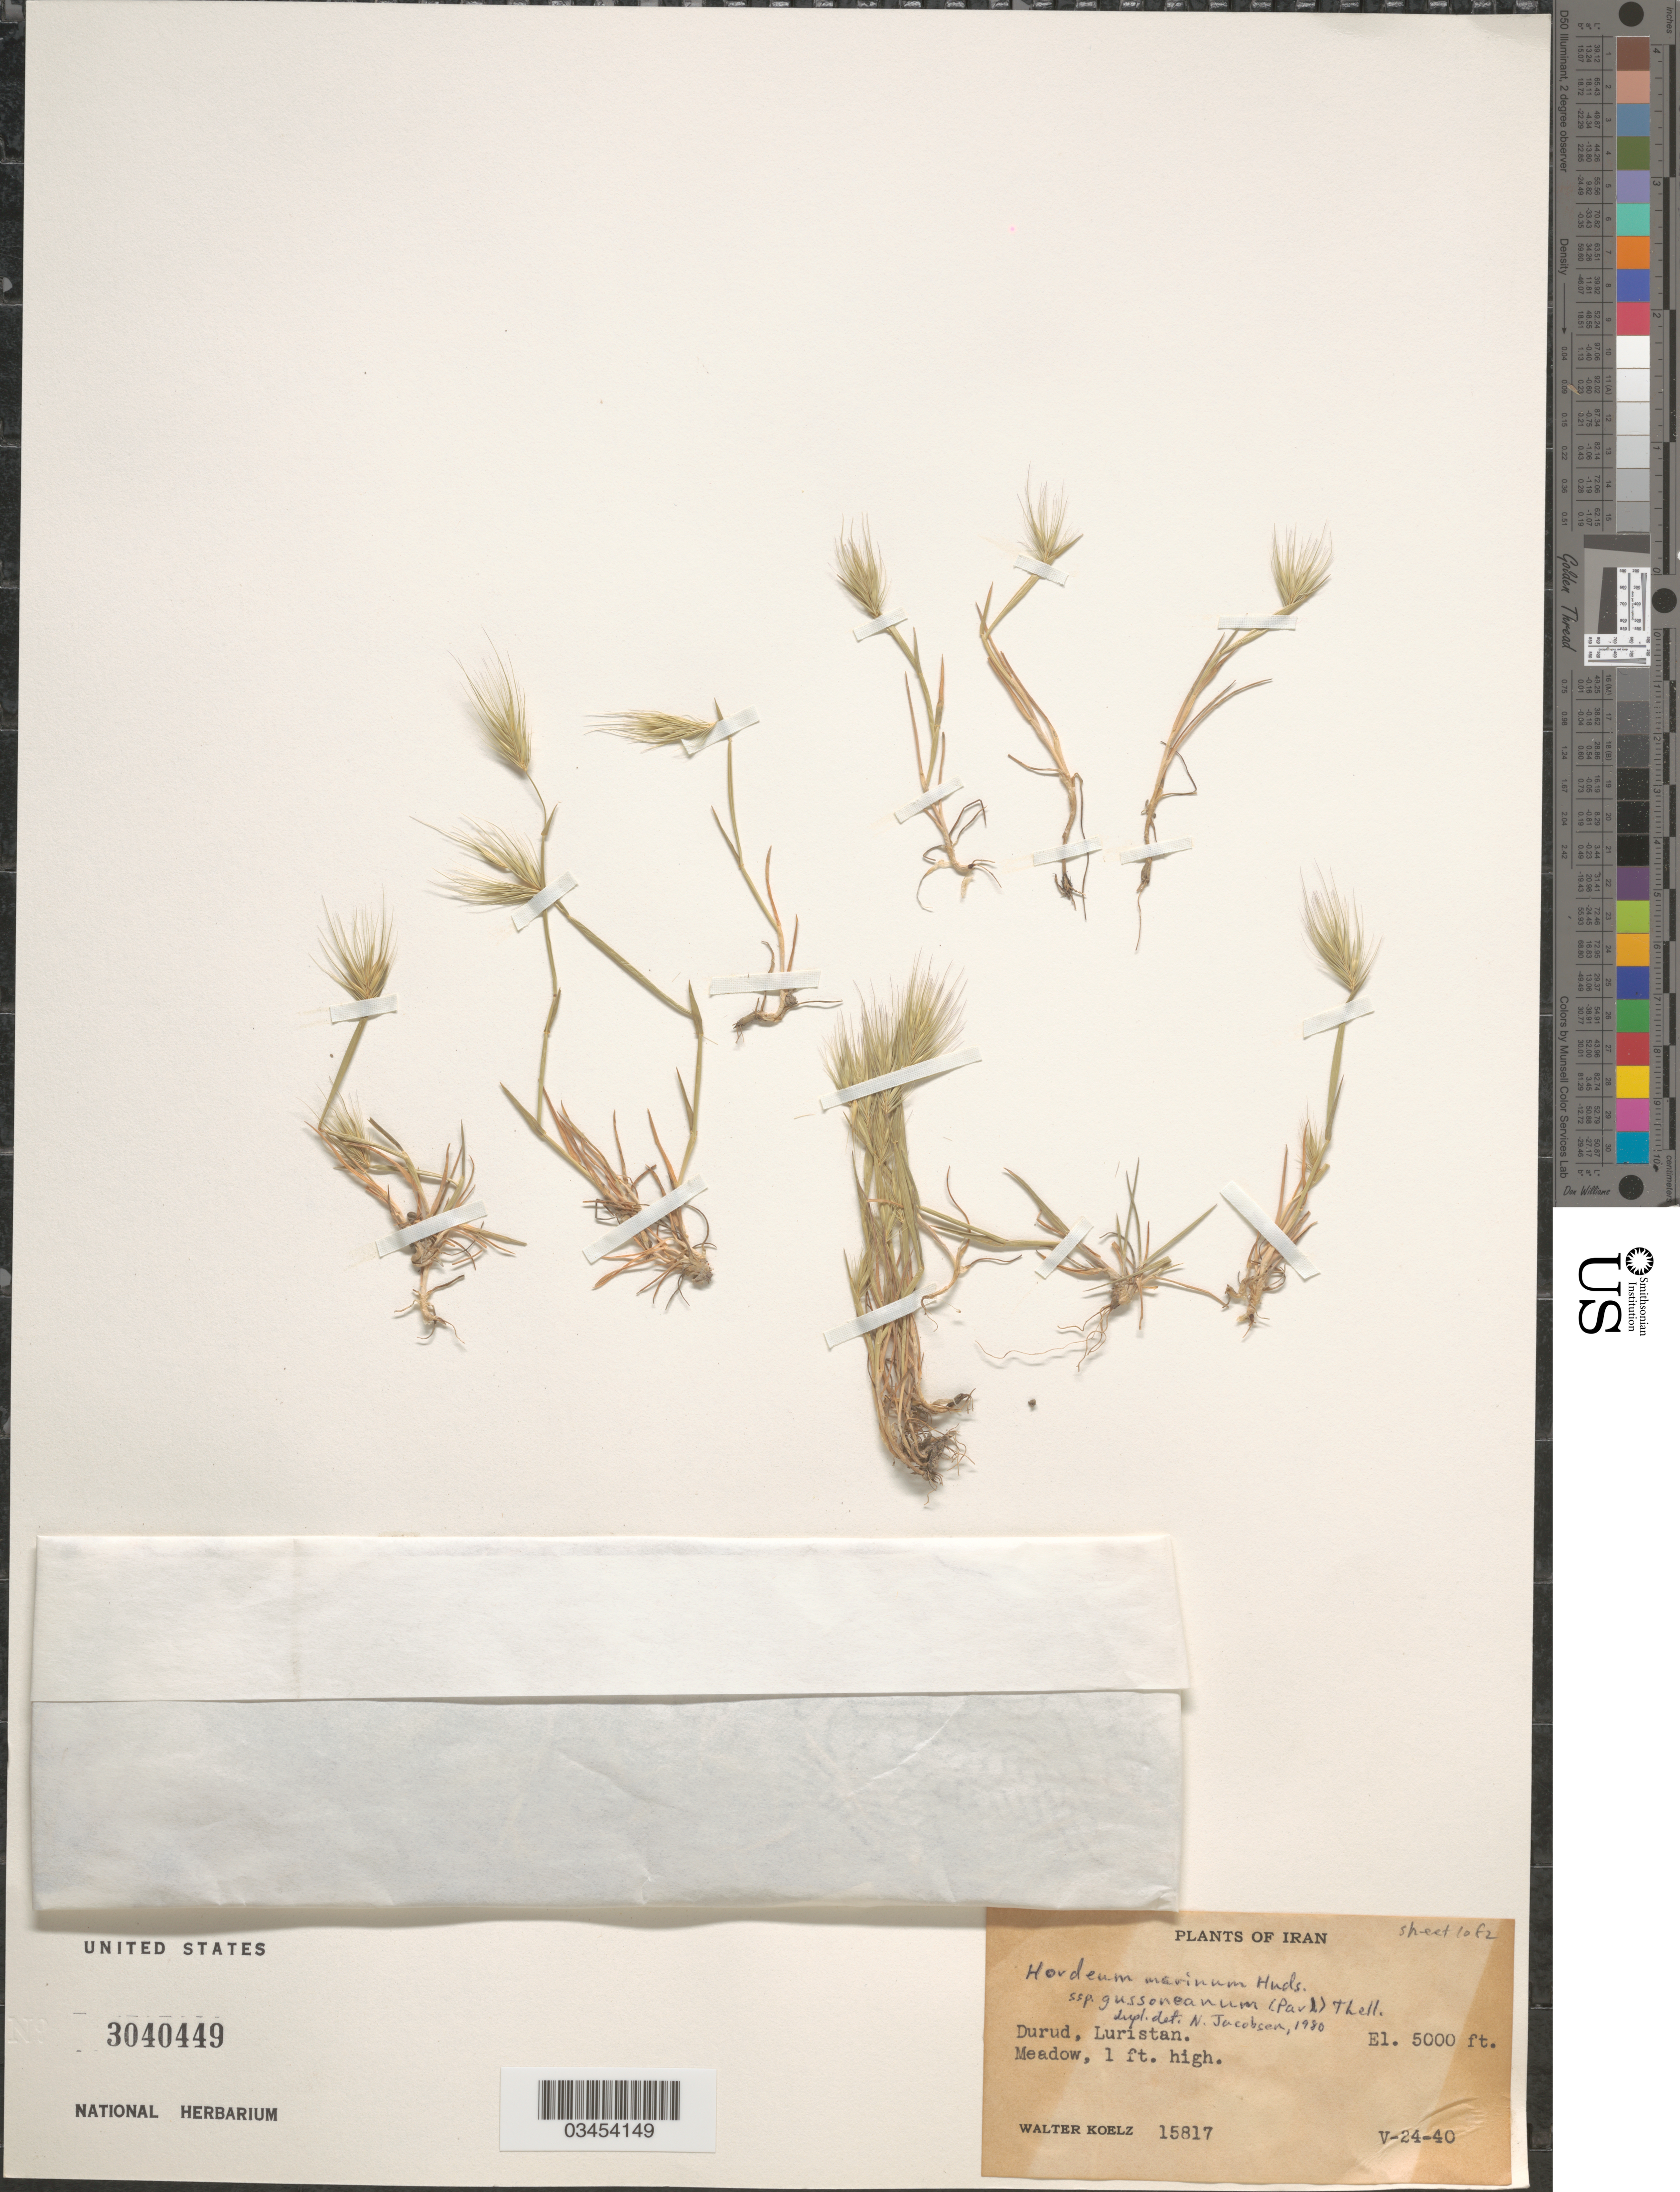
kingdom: Plantae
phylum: Tracheophyta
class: Liliopsida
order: Poales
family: Poaceae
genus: Hordeum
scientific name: Hordeum marinum subsp. gussoneanum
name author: (Parl.) Thell.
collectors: W. N. Koelz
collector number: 15817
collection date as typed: Transcribed d/m/y: 24/5/40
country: Iran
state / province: Lorestan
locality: Durud, Luristan.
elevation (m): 1524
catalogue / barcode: US 3040449